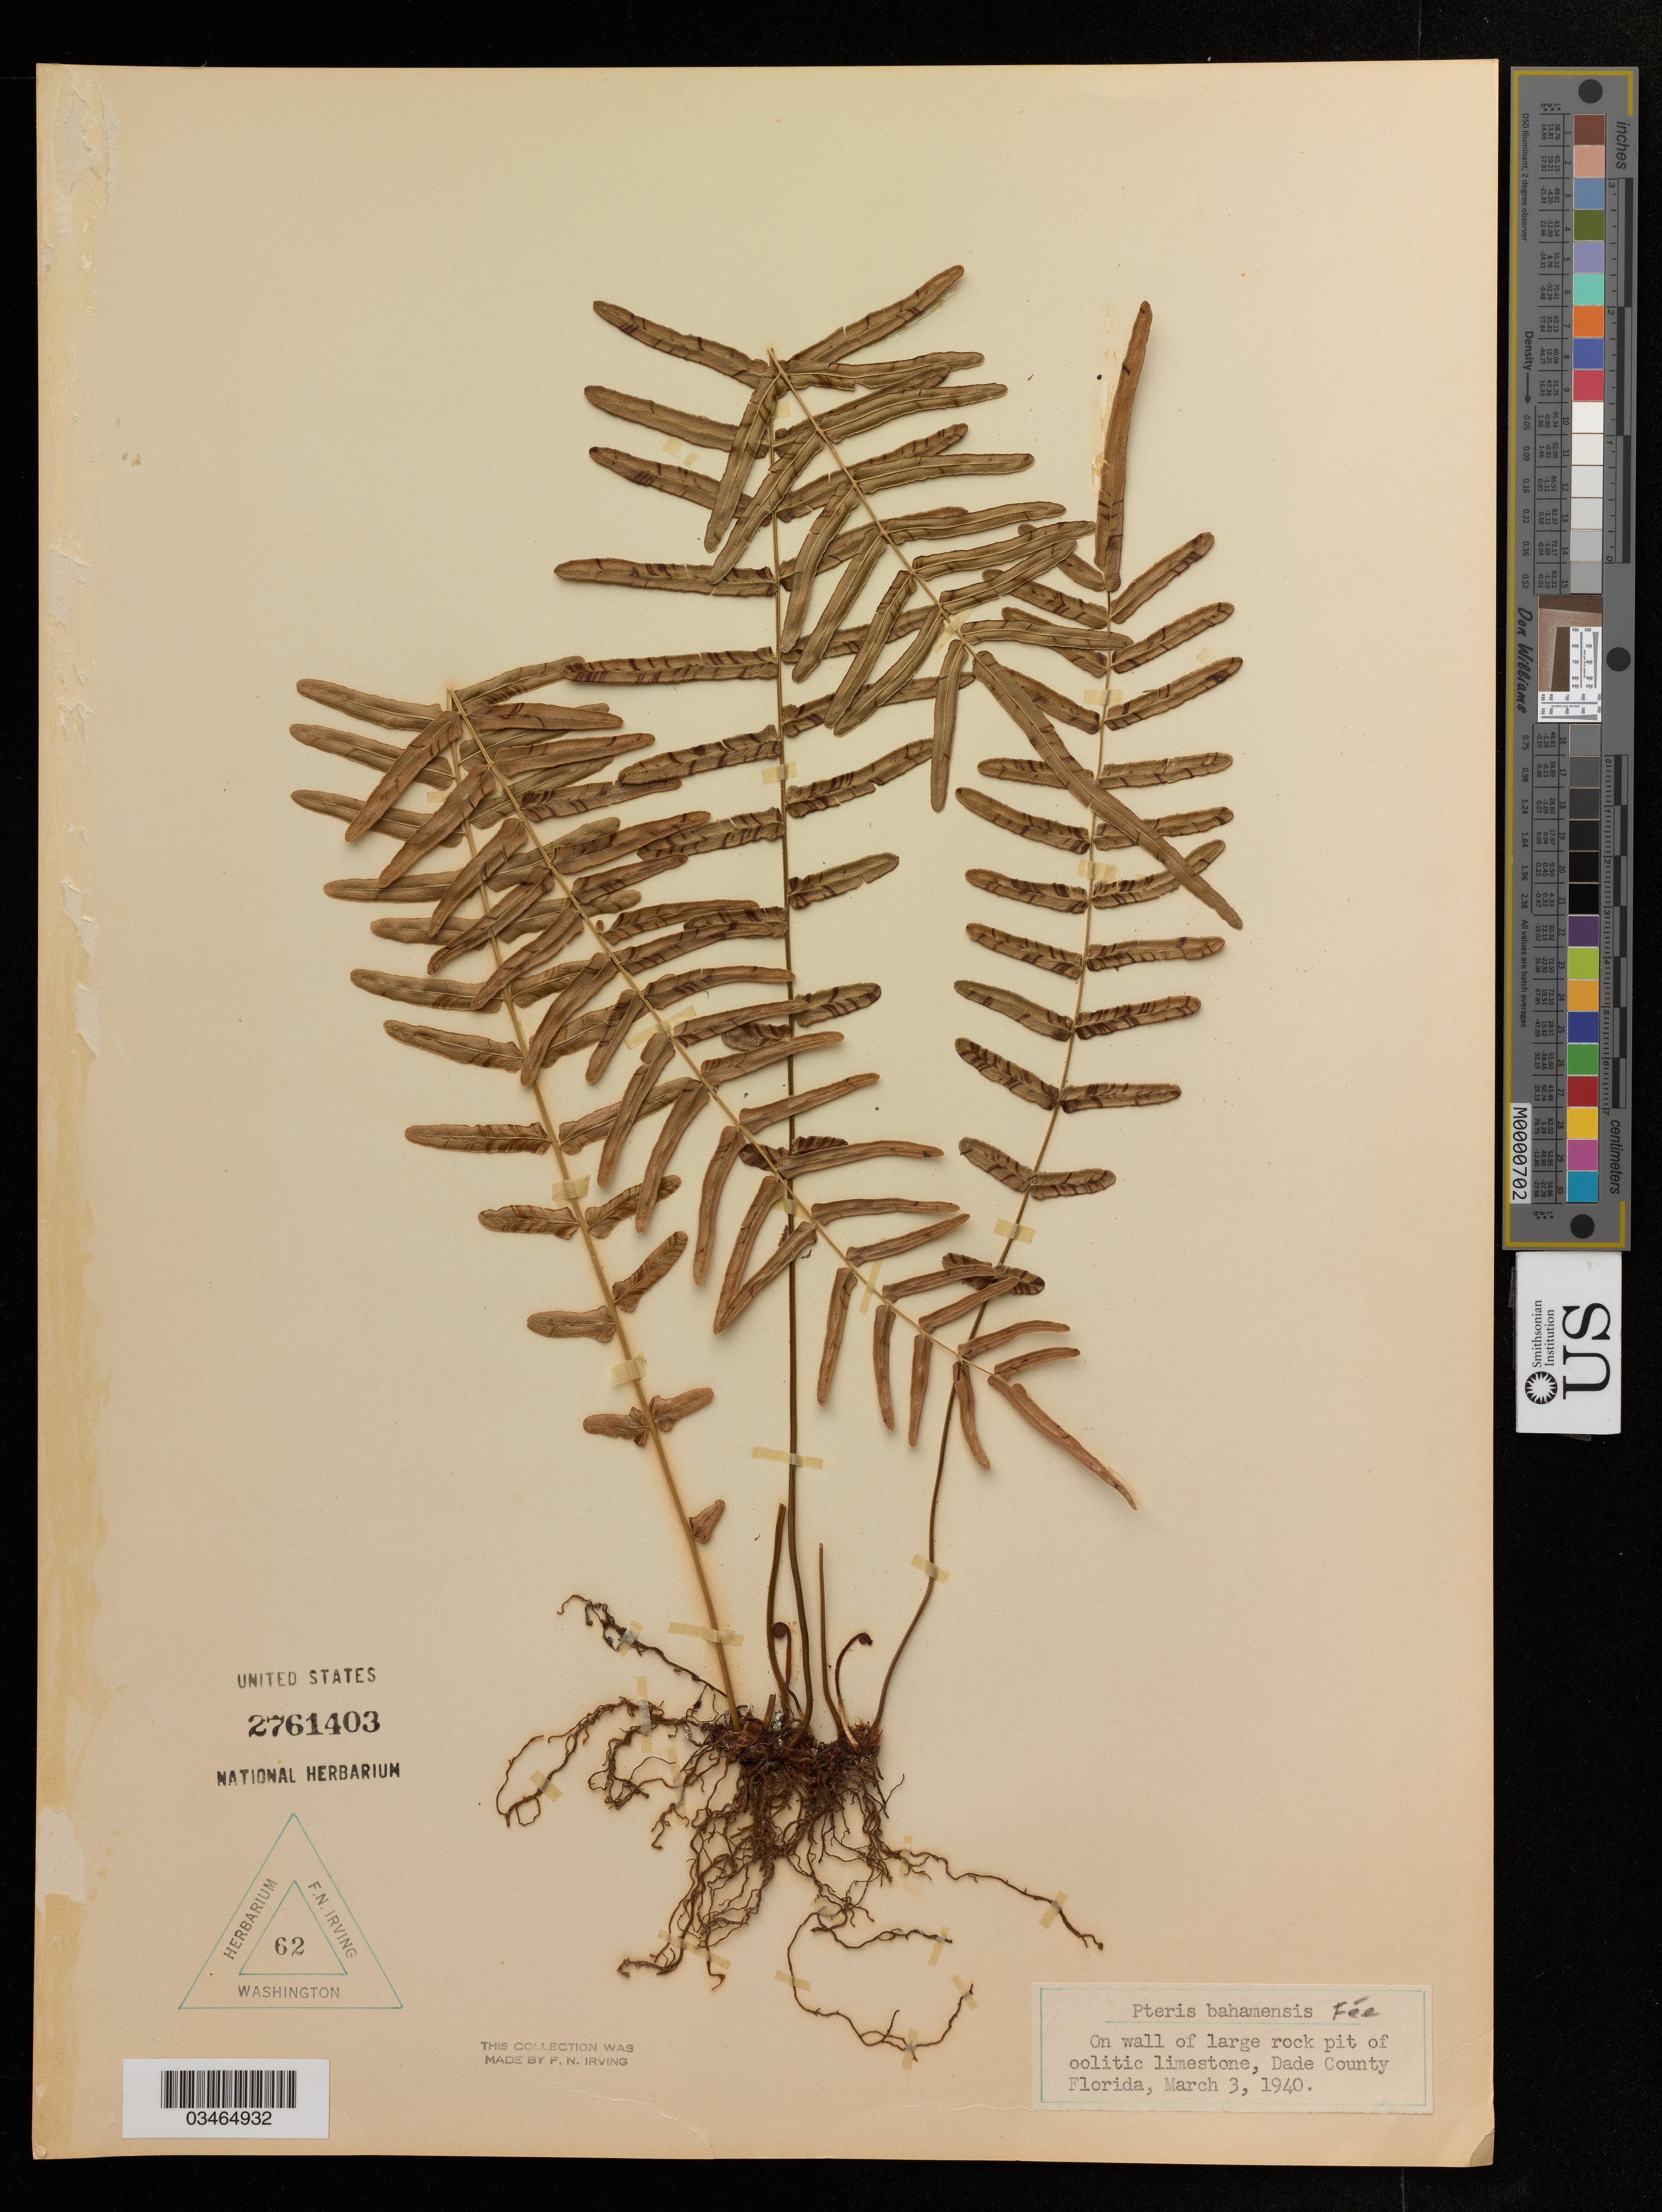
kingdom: Plantae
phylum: Tracheophyta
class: Polypodiopsida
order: Polypodiales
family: Pteridaceae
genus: Pteris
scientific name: Pteris bahamensis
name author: (J. Agardh) Fée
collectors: F. Irving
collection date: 1940-03-03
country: United States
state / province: Florida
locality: Dade County.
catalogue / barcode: US 2761403